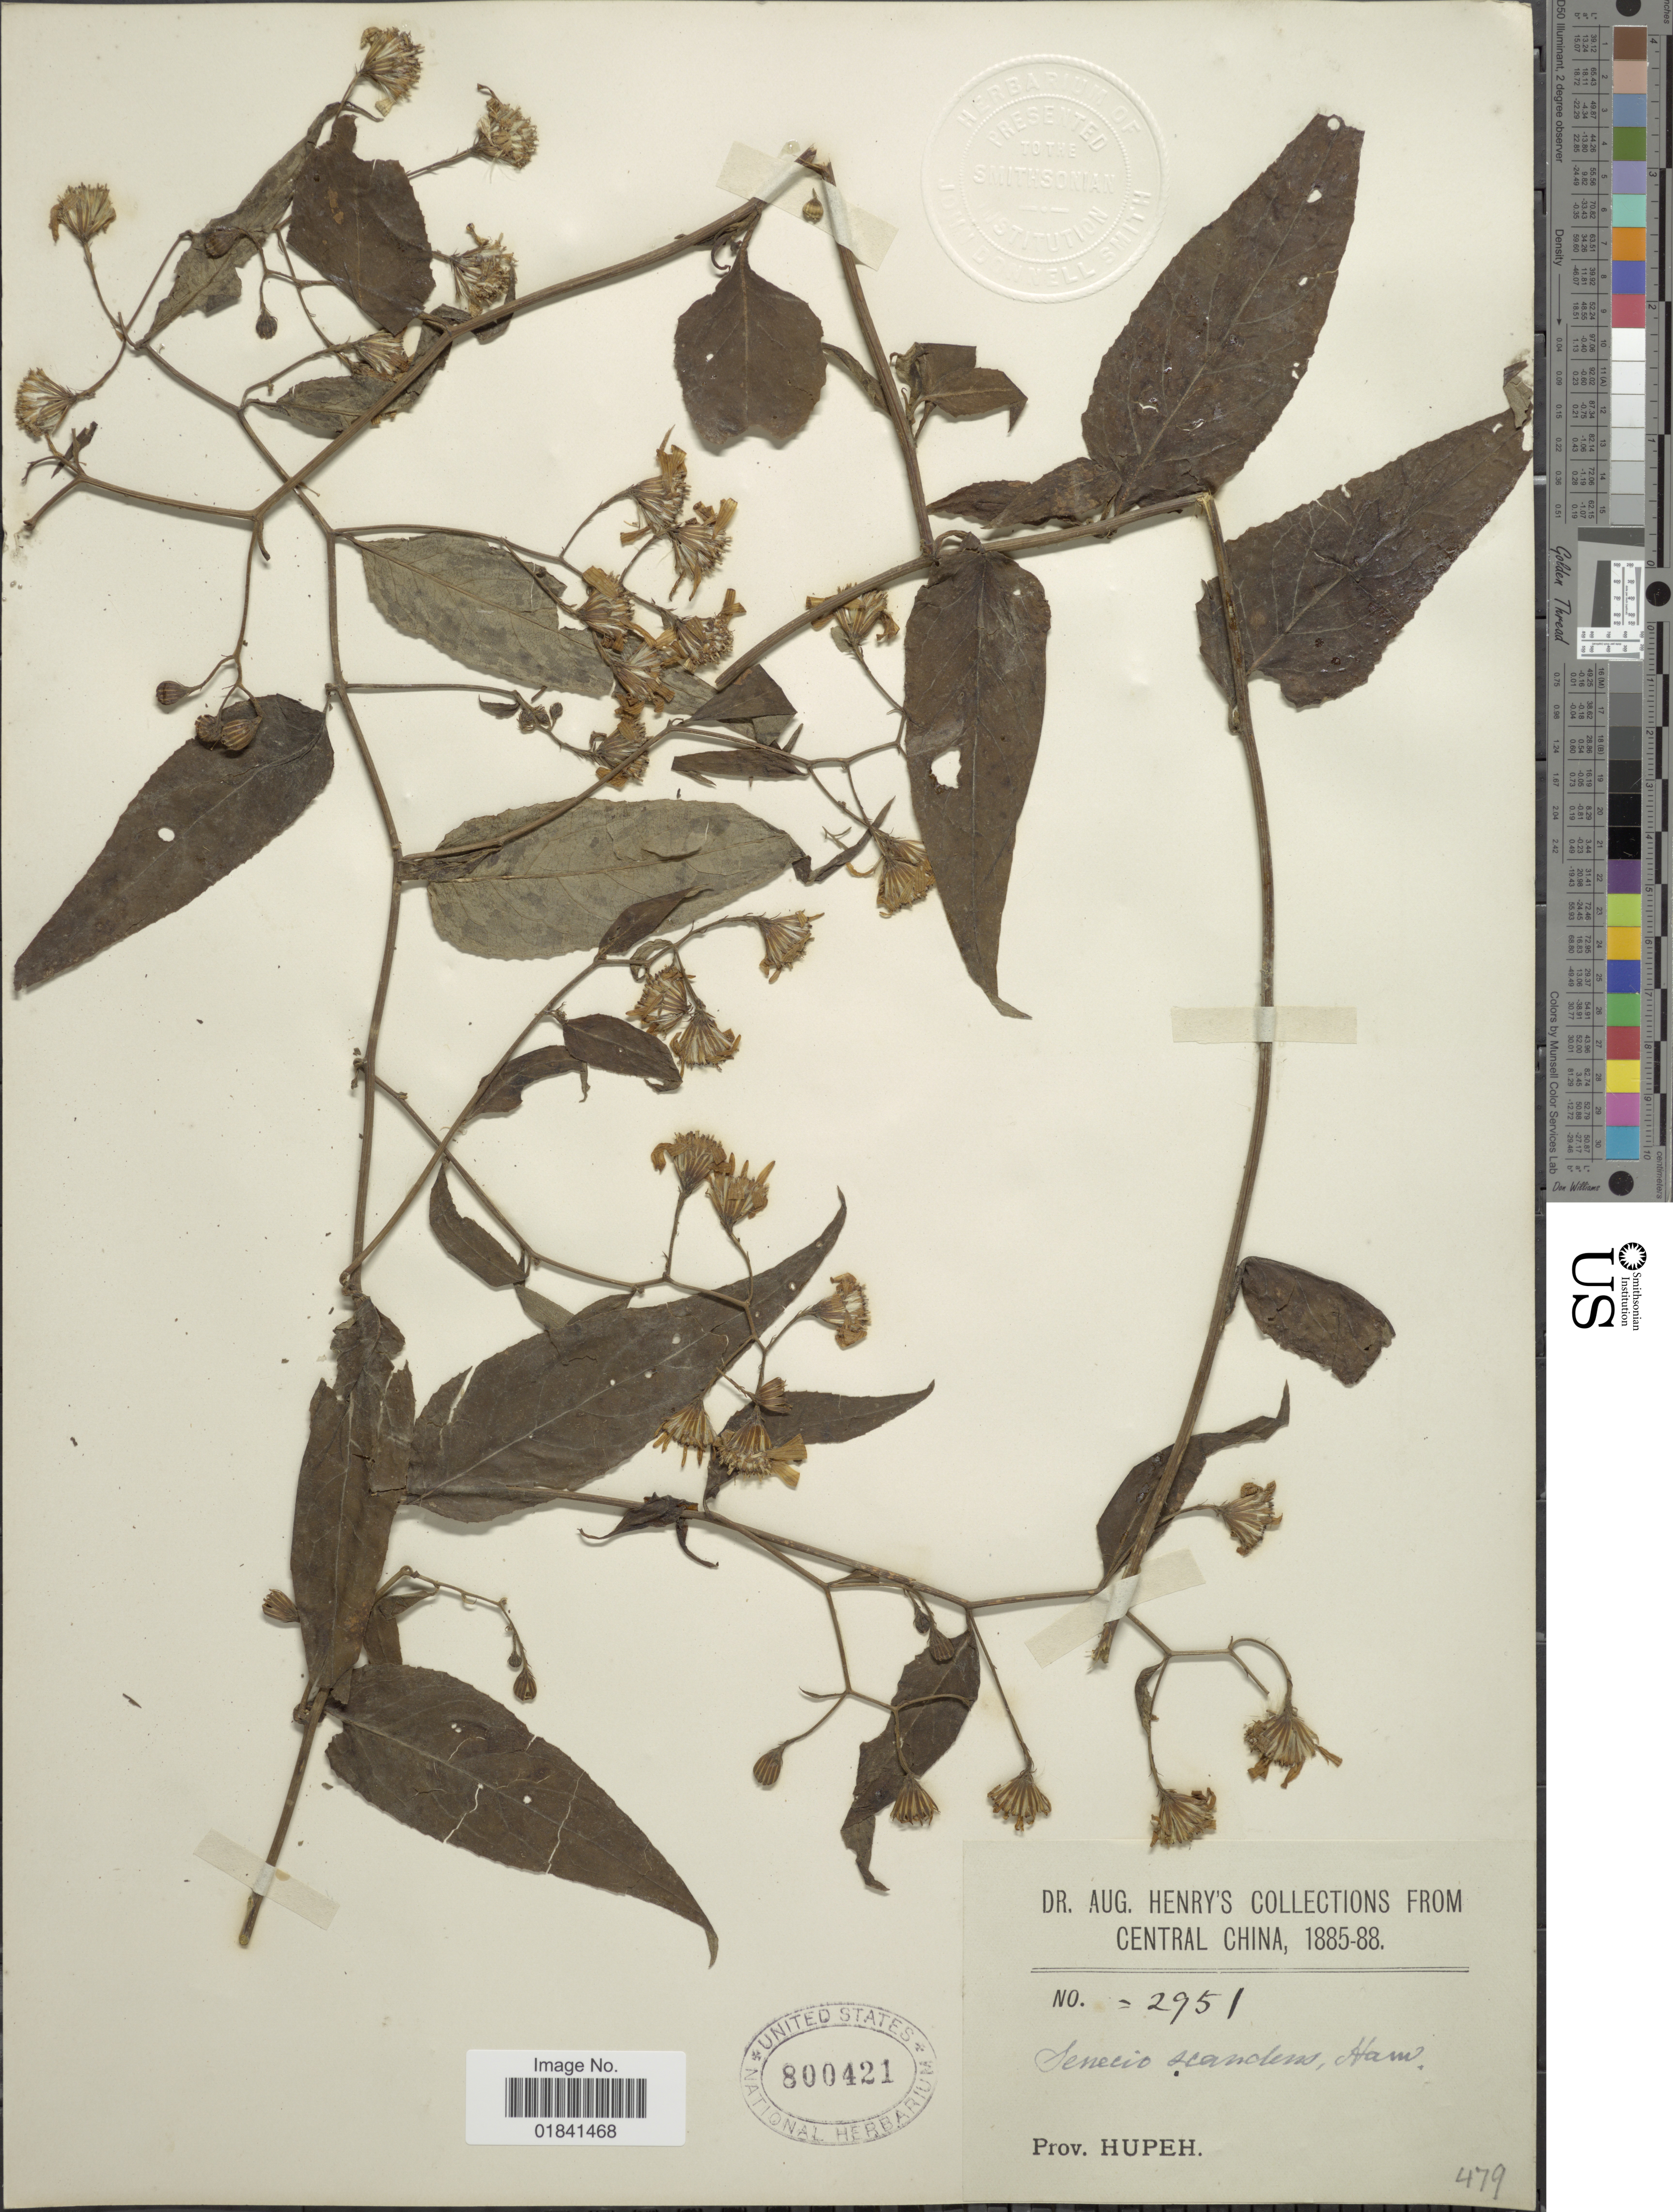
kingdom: Plantae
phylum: Tracheophyta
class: Magnoliopsida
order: Asterales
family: Asteraceae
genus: Senecio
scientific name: Senecio scandens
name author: Buch.-Ham. ex D. Don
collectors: A. Henry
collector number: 2951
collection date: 1885/1888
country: China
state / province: Hubei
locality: Prov, Hupeh, Central China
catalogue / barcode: US 800421